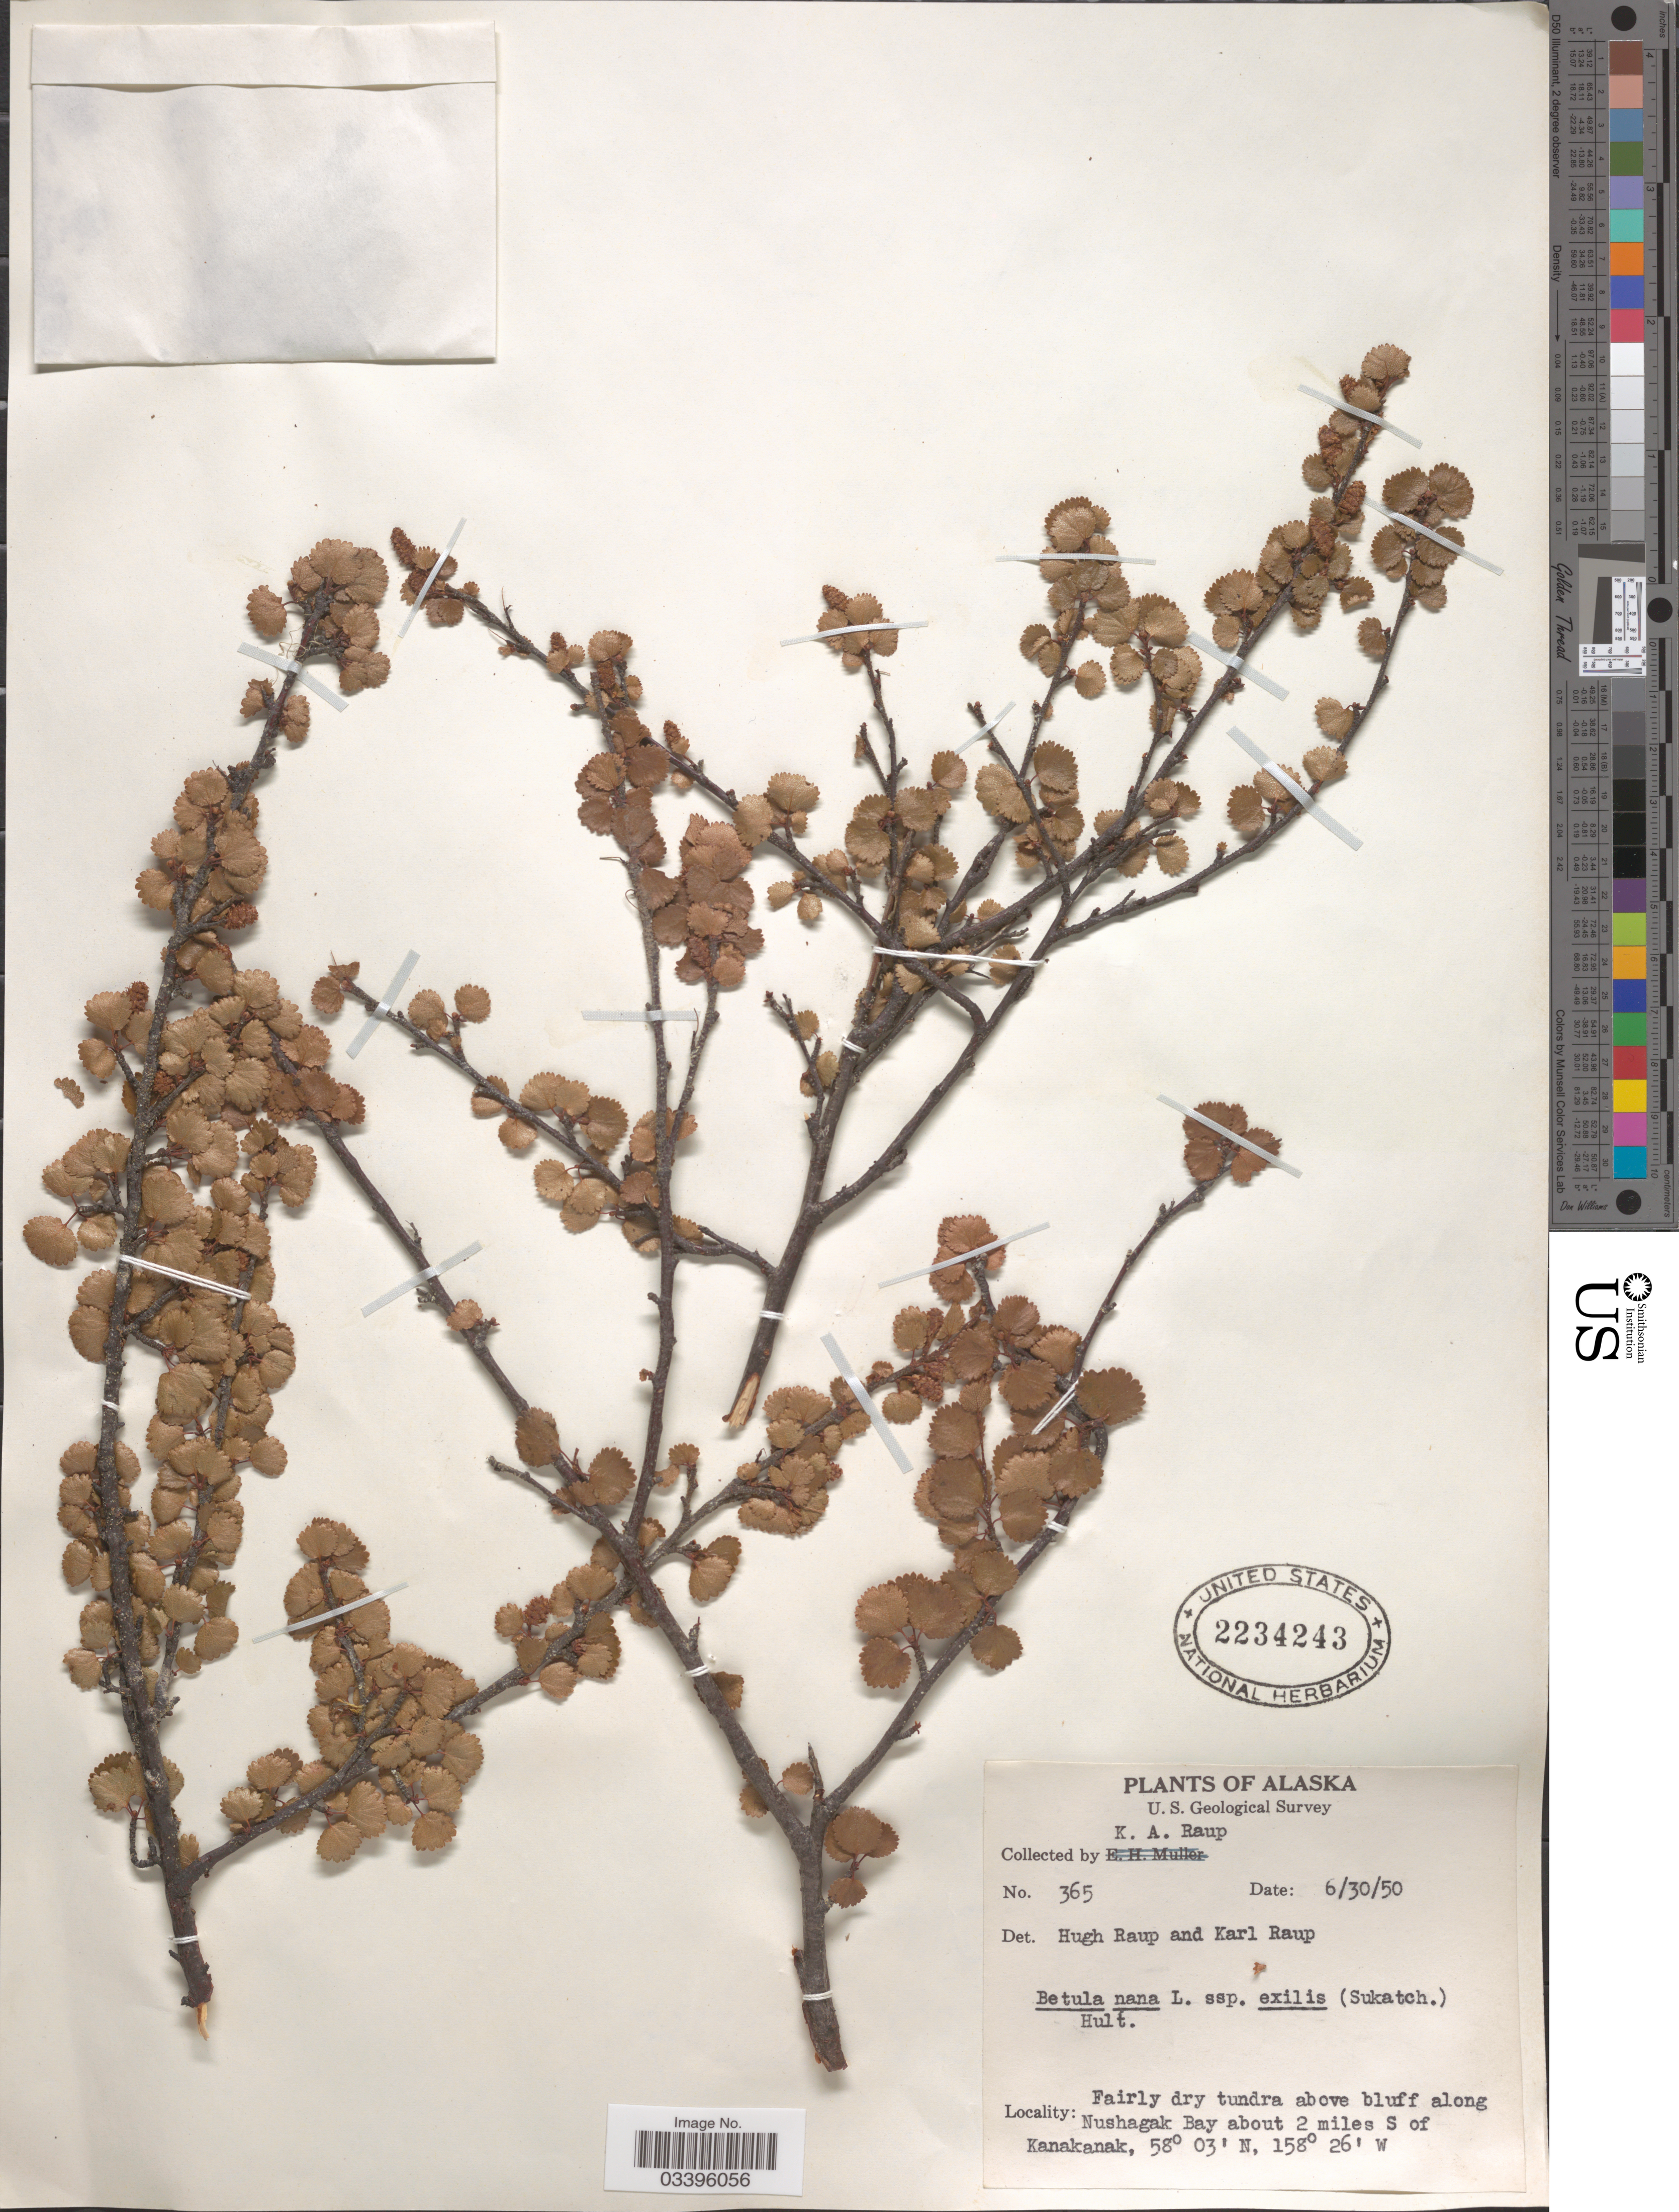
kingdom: Plantae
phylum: Tracheophyta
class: Magnoliopsida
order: Fagales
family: Betulaceae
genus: Betula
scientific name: Betula nana subsp. exilis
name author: L.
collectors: K. Raup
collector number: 365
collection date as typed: Transcribed d/m/y: 30/6/50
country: United States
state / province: Alaska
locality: Fairly dry tundra above bluff along Nushagak Bay about 2 miles S of Kanakanak.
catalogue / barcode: US 2234243